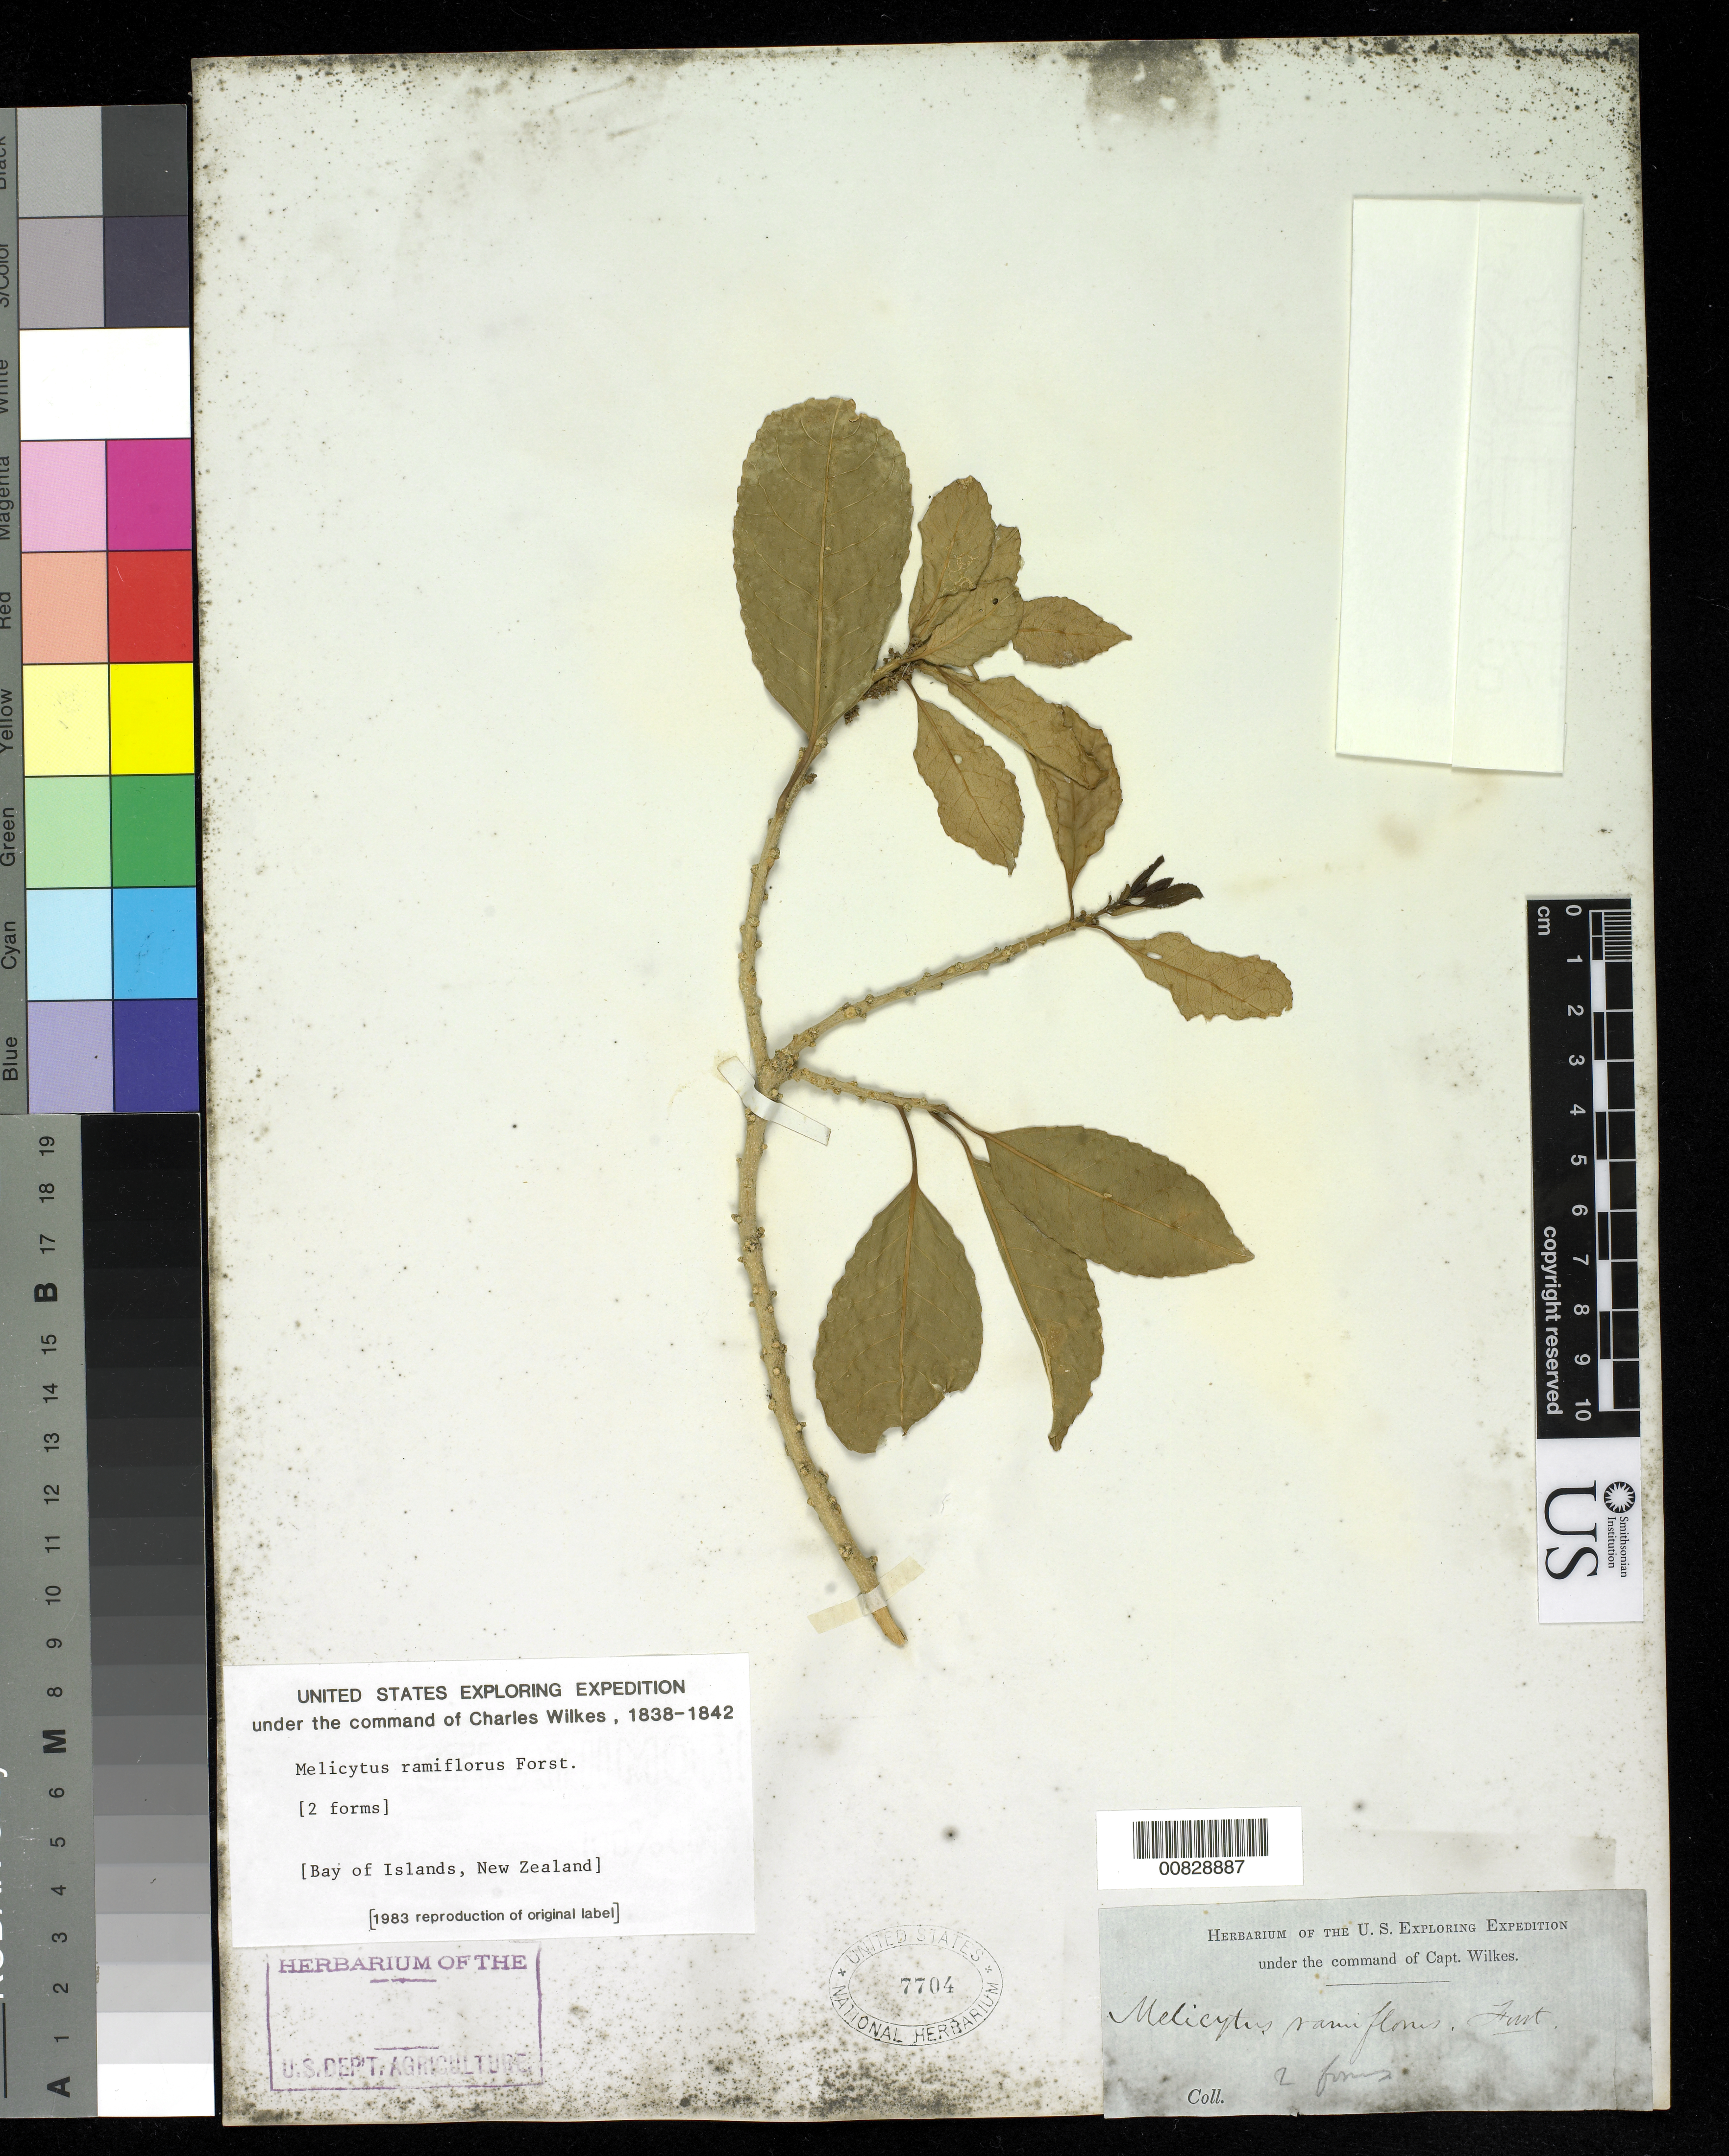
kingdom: Plantae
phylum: Tracheophyta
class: Magnoliopsida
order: Malpighiales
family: Violaceae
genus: Melicytus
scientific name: Melicytus ramiflorus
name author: J.R. Forst. & G. Forst.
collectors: Wilkes Explor. Exped.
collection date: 1838/1842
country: New Zealand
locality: Bay of Island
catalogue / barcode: US 7704